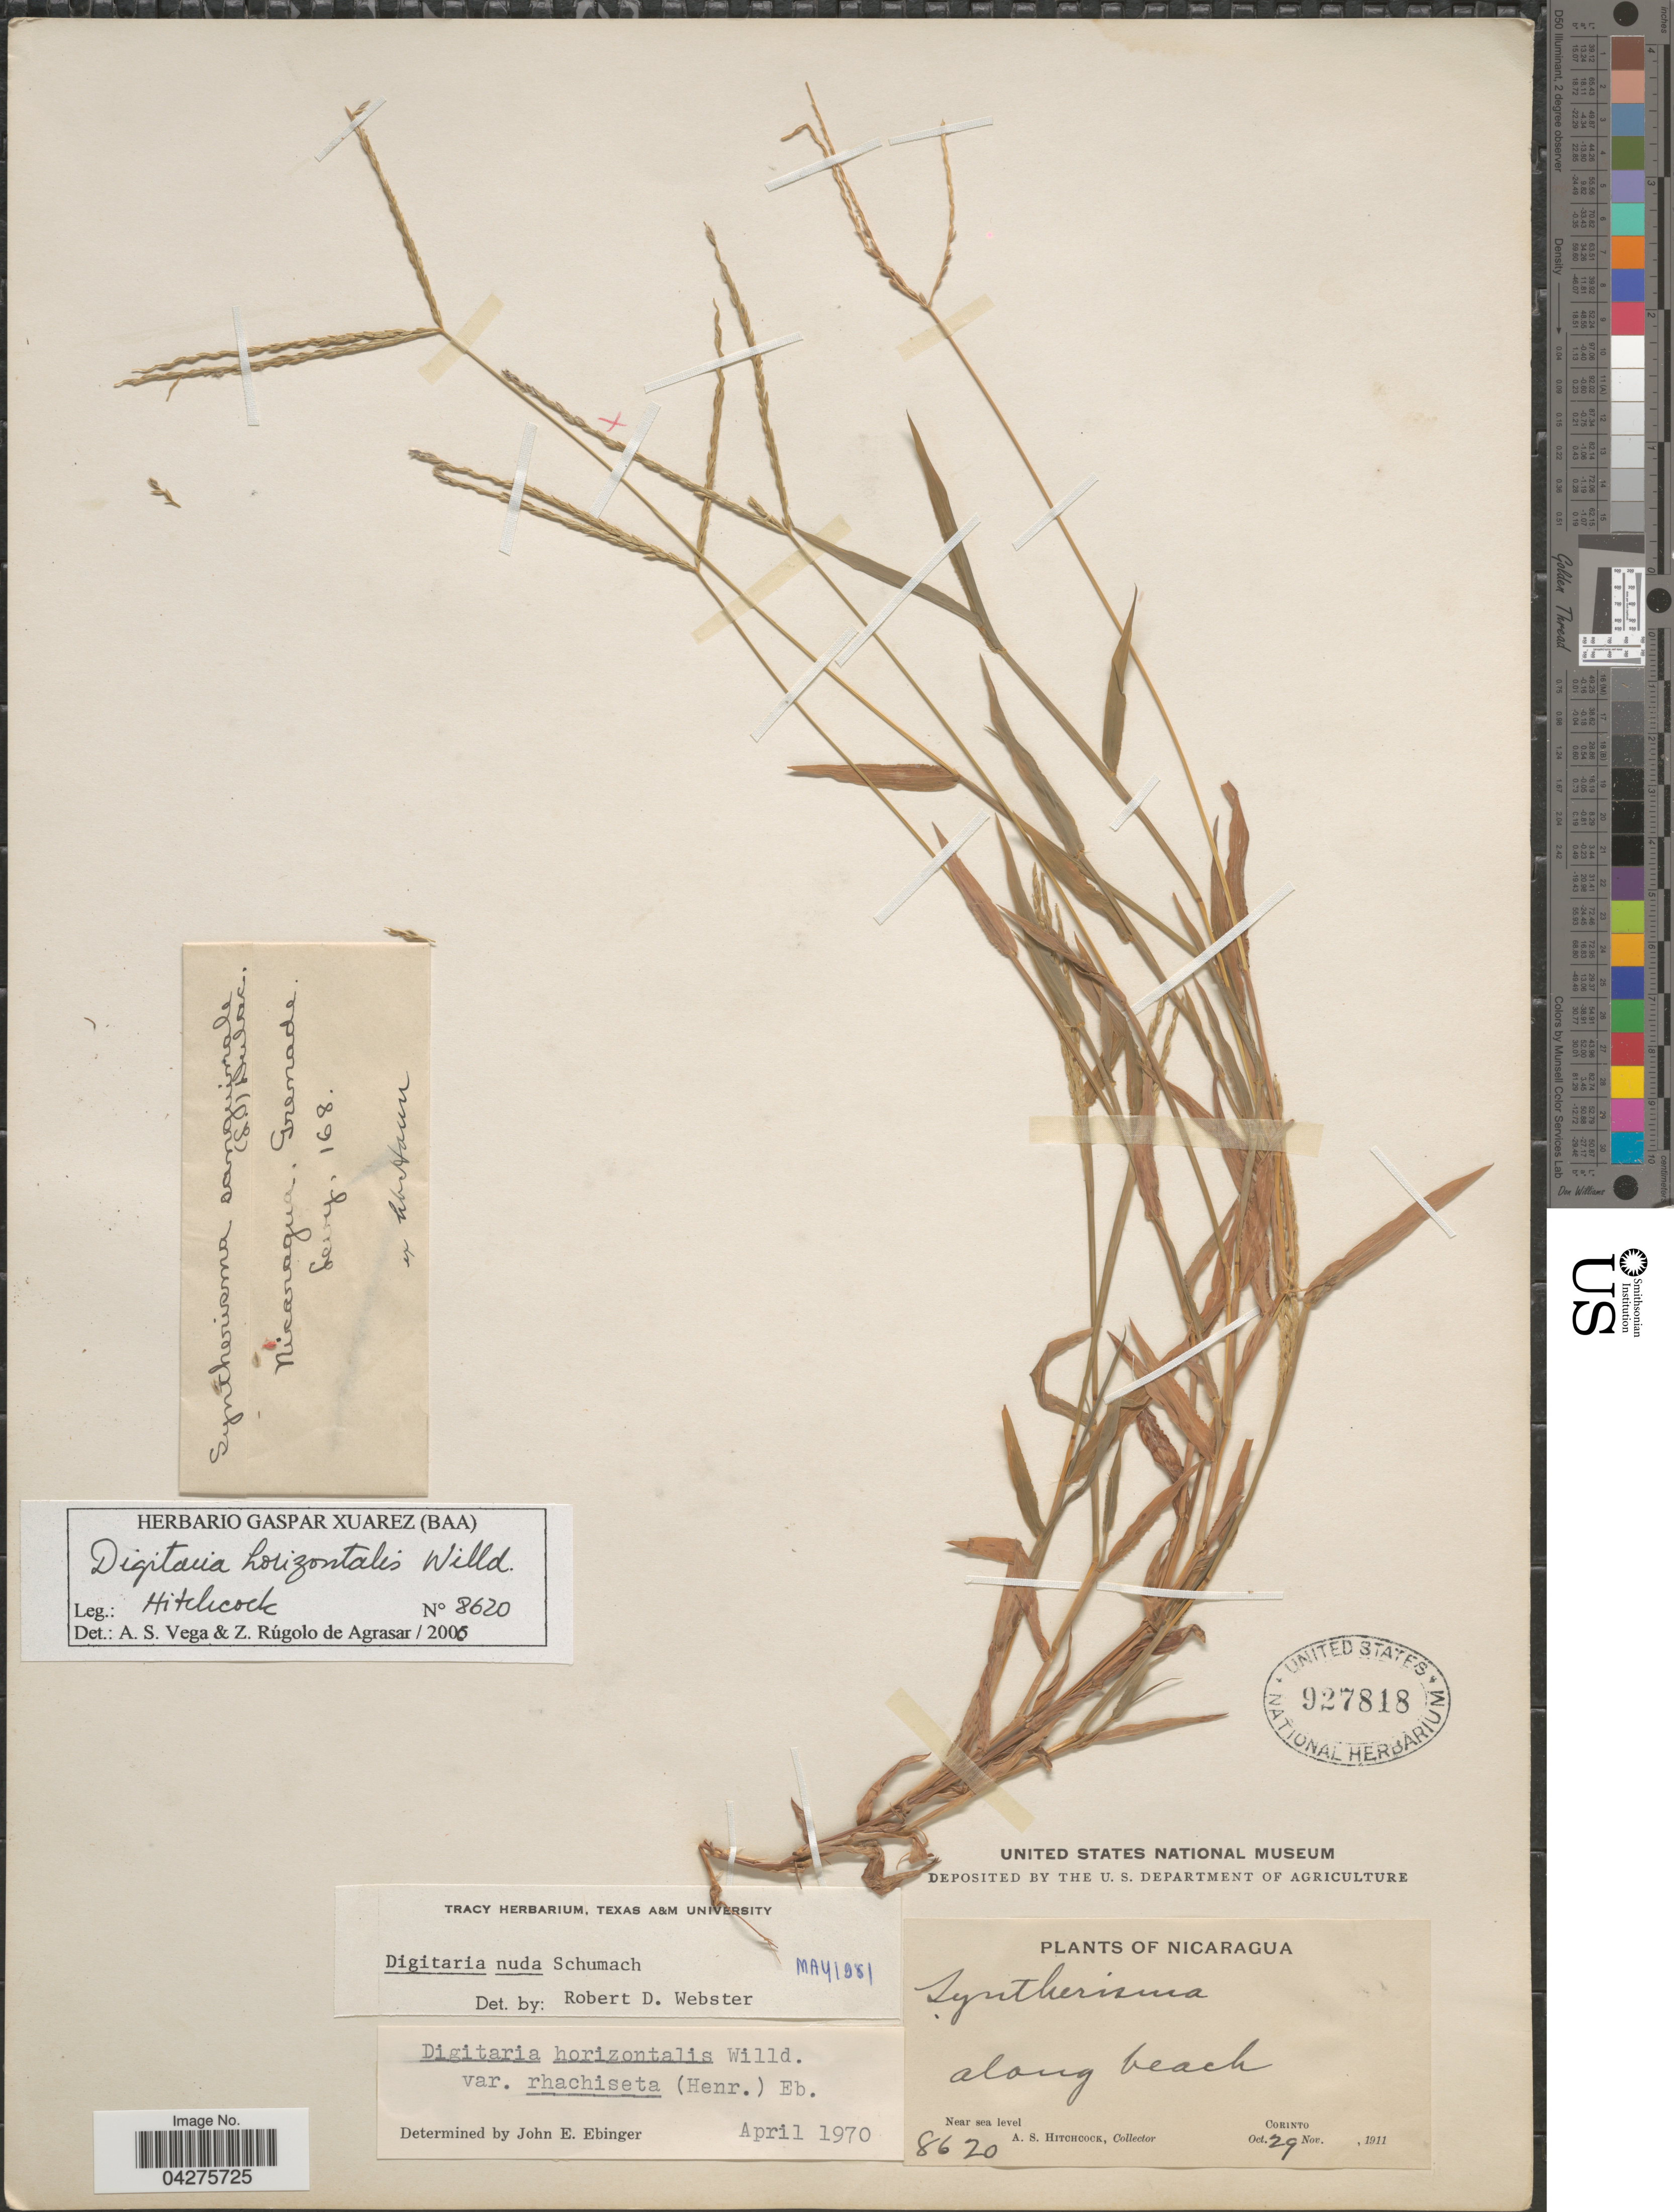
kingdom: Plantae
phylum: Tracheophyta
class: Liliopsida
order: Poales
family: Poaceae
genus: Digitaria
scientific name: Digitaria horizontalis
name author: Willd.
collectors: A. S. Hitchcock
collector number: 8620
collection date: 1911-10-29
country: Nicaragua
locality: Along beach. Corinto.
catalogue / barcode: US 927818